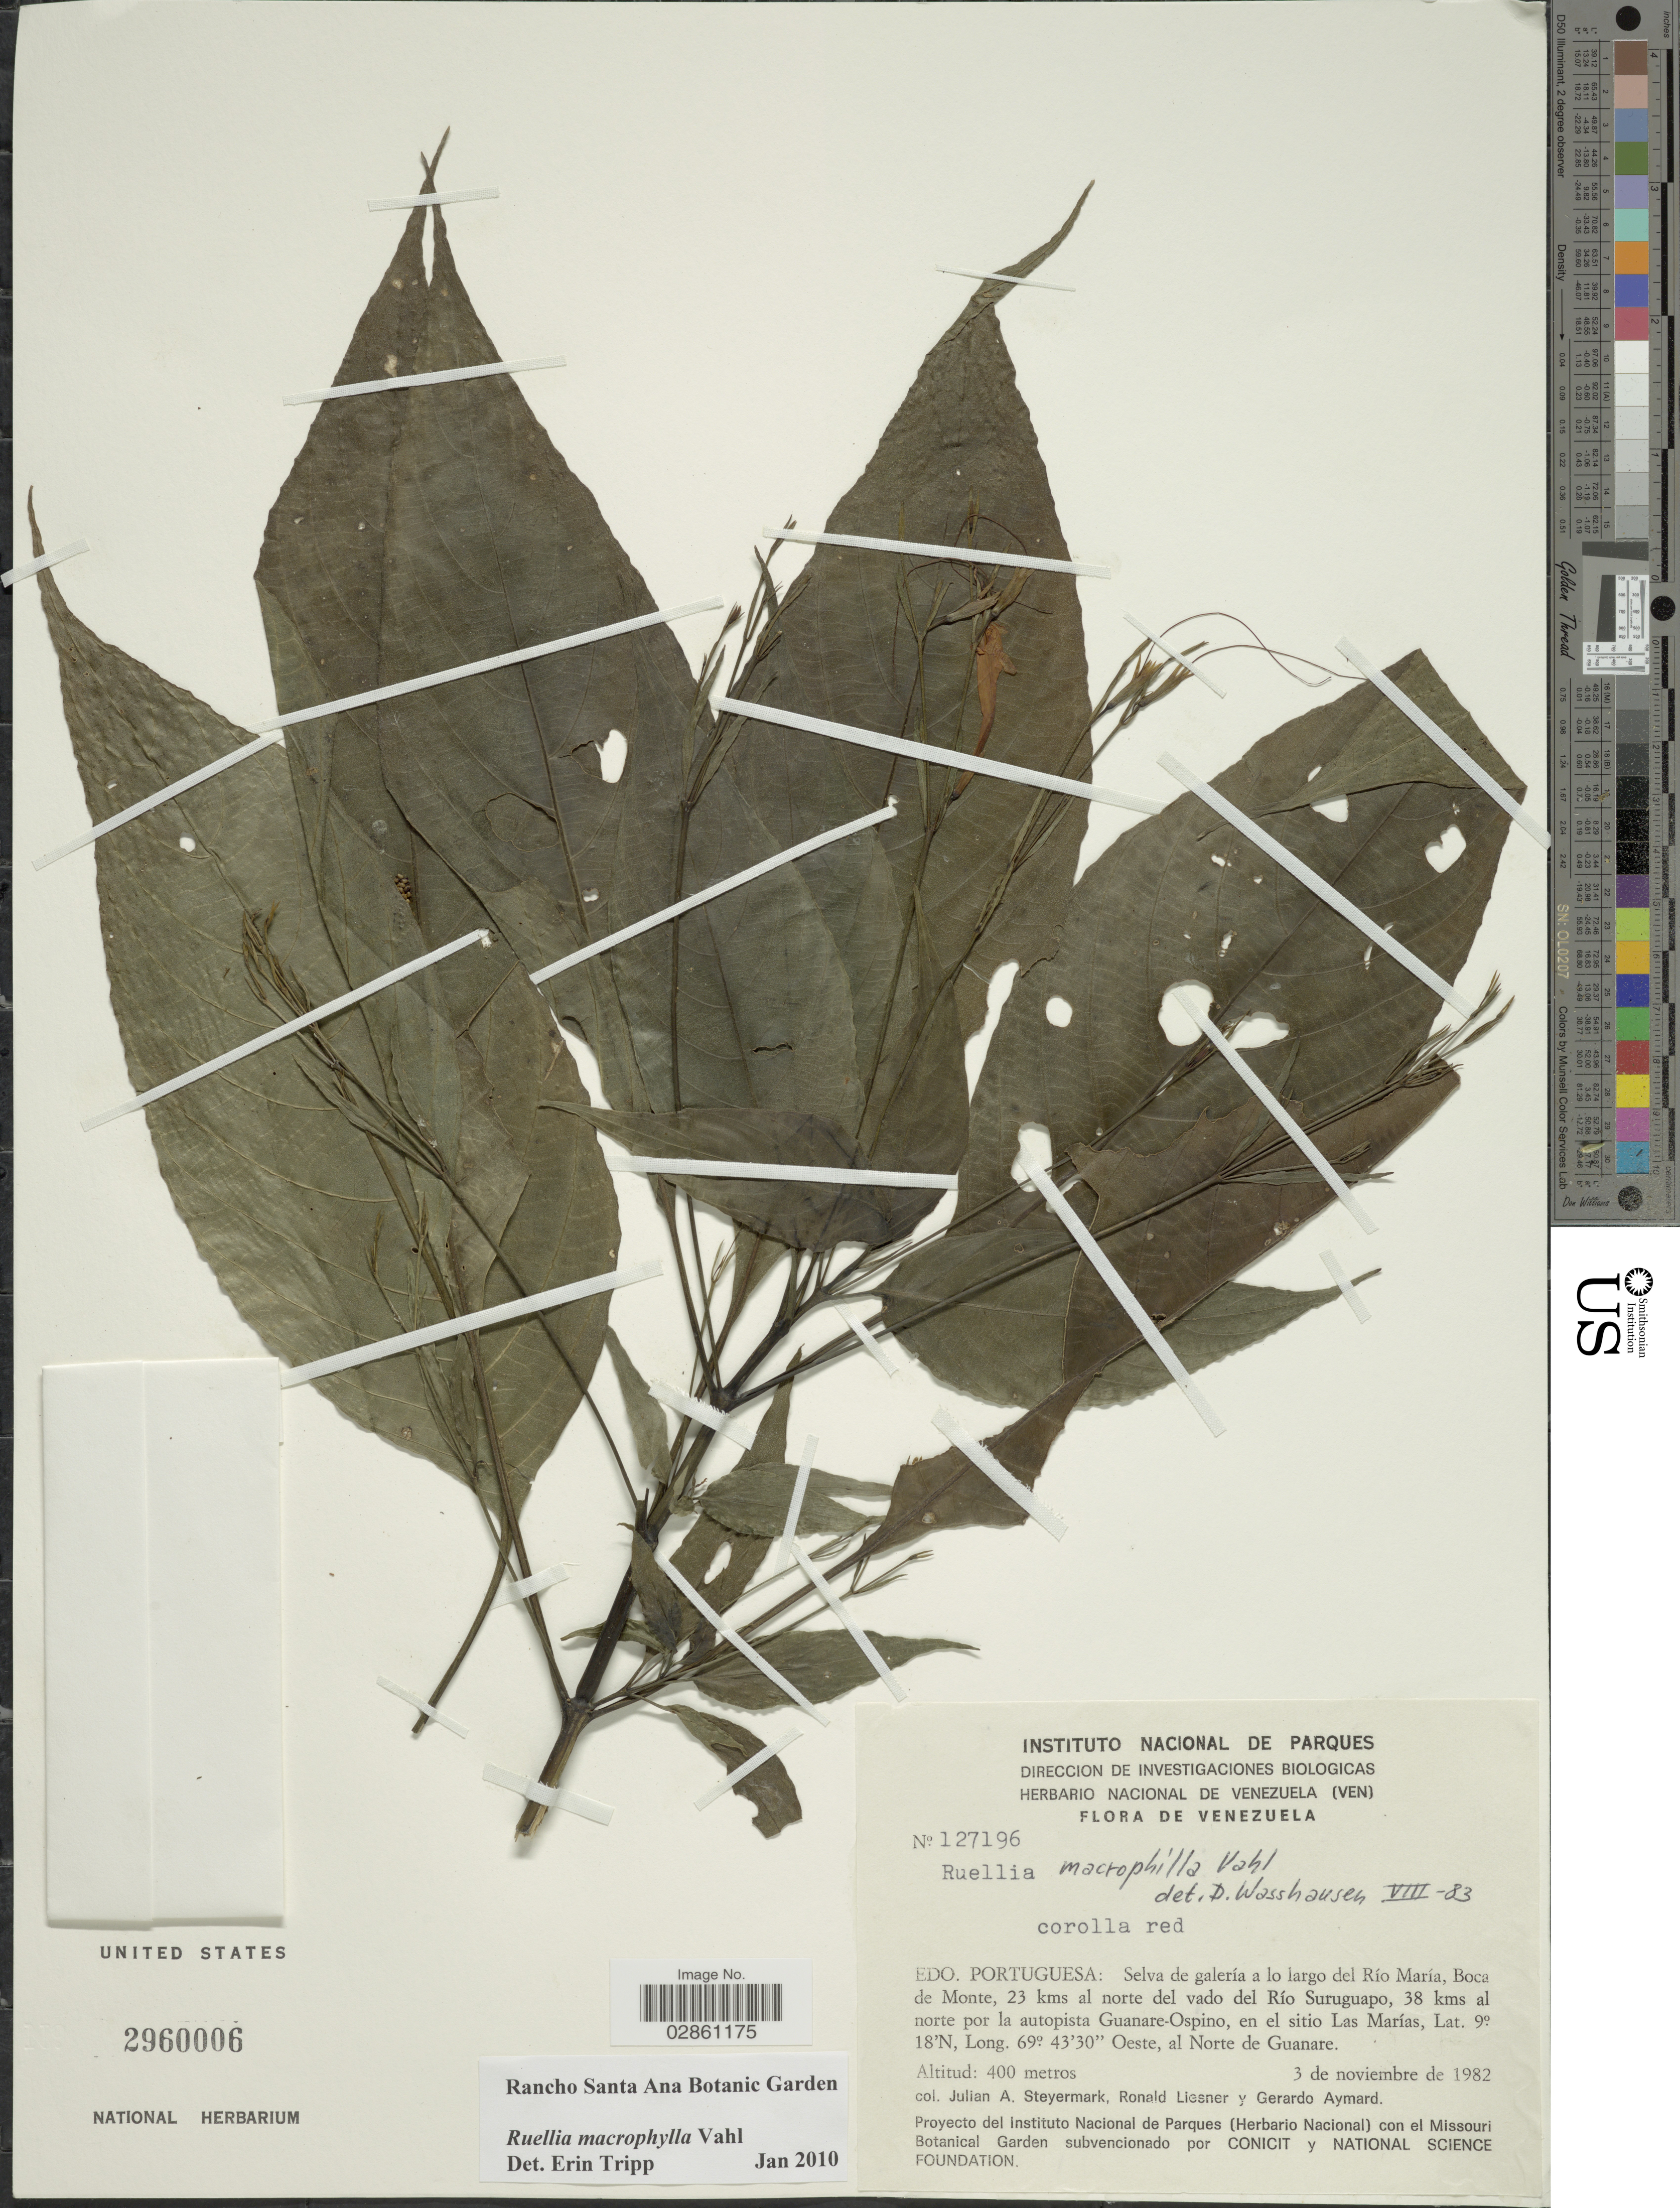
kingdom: Plantae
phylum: Tracheophyta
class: Magnoliopsida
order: Lamiales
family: Acanthaceae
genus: Ruellia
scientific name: Ruellia macrophylla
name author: Vahl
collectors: J. Steyermark, R. L. Liesner & G. A. Aymard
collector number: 127196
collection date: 1982-11-03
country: Venezuela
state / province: Portuguesa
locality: Selva de galería a lo largo del Río María, Boca de Monte, 23 kms al norte del vado del Río Suruguapo, 38 kms al norte por la autopista Guanare-Ospino, en el sitio Las Marías, al Norte de Guanare.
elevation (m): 400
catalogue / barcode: US 2960006